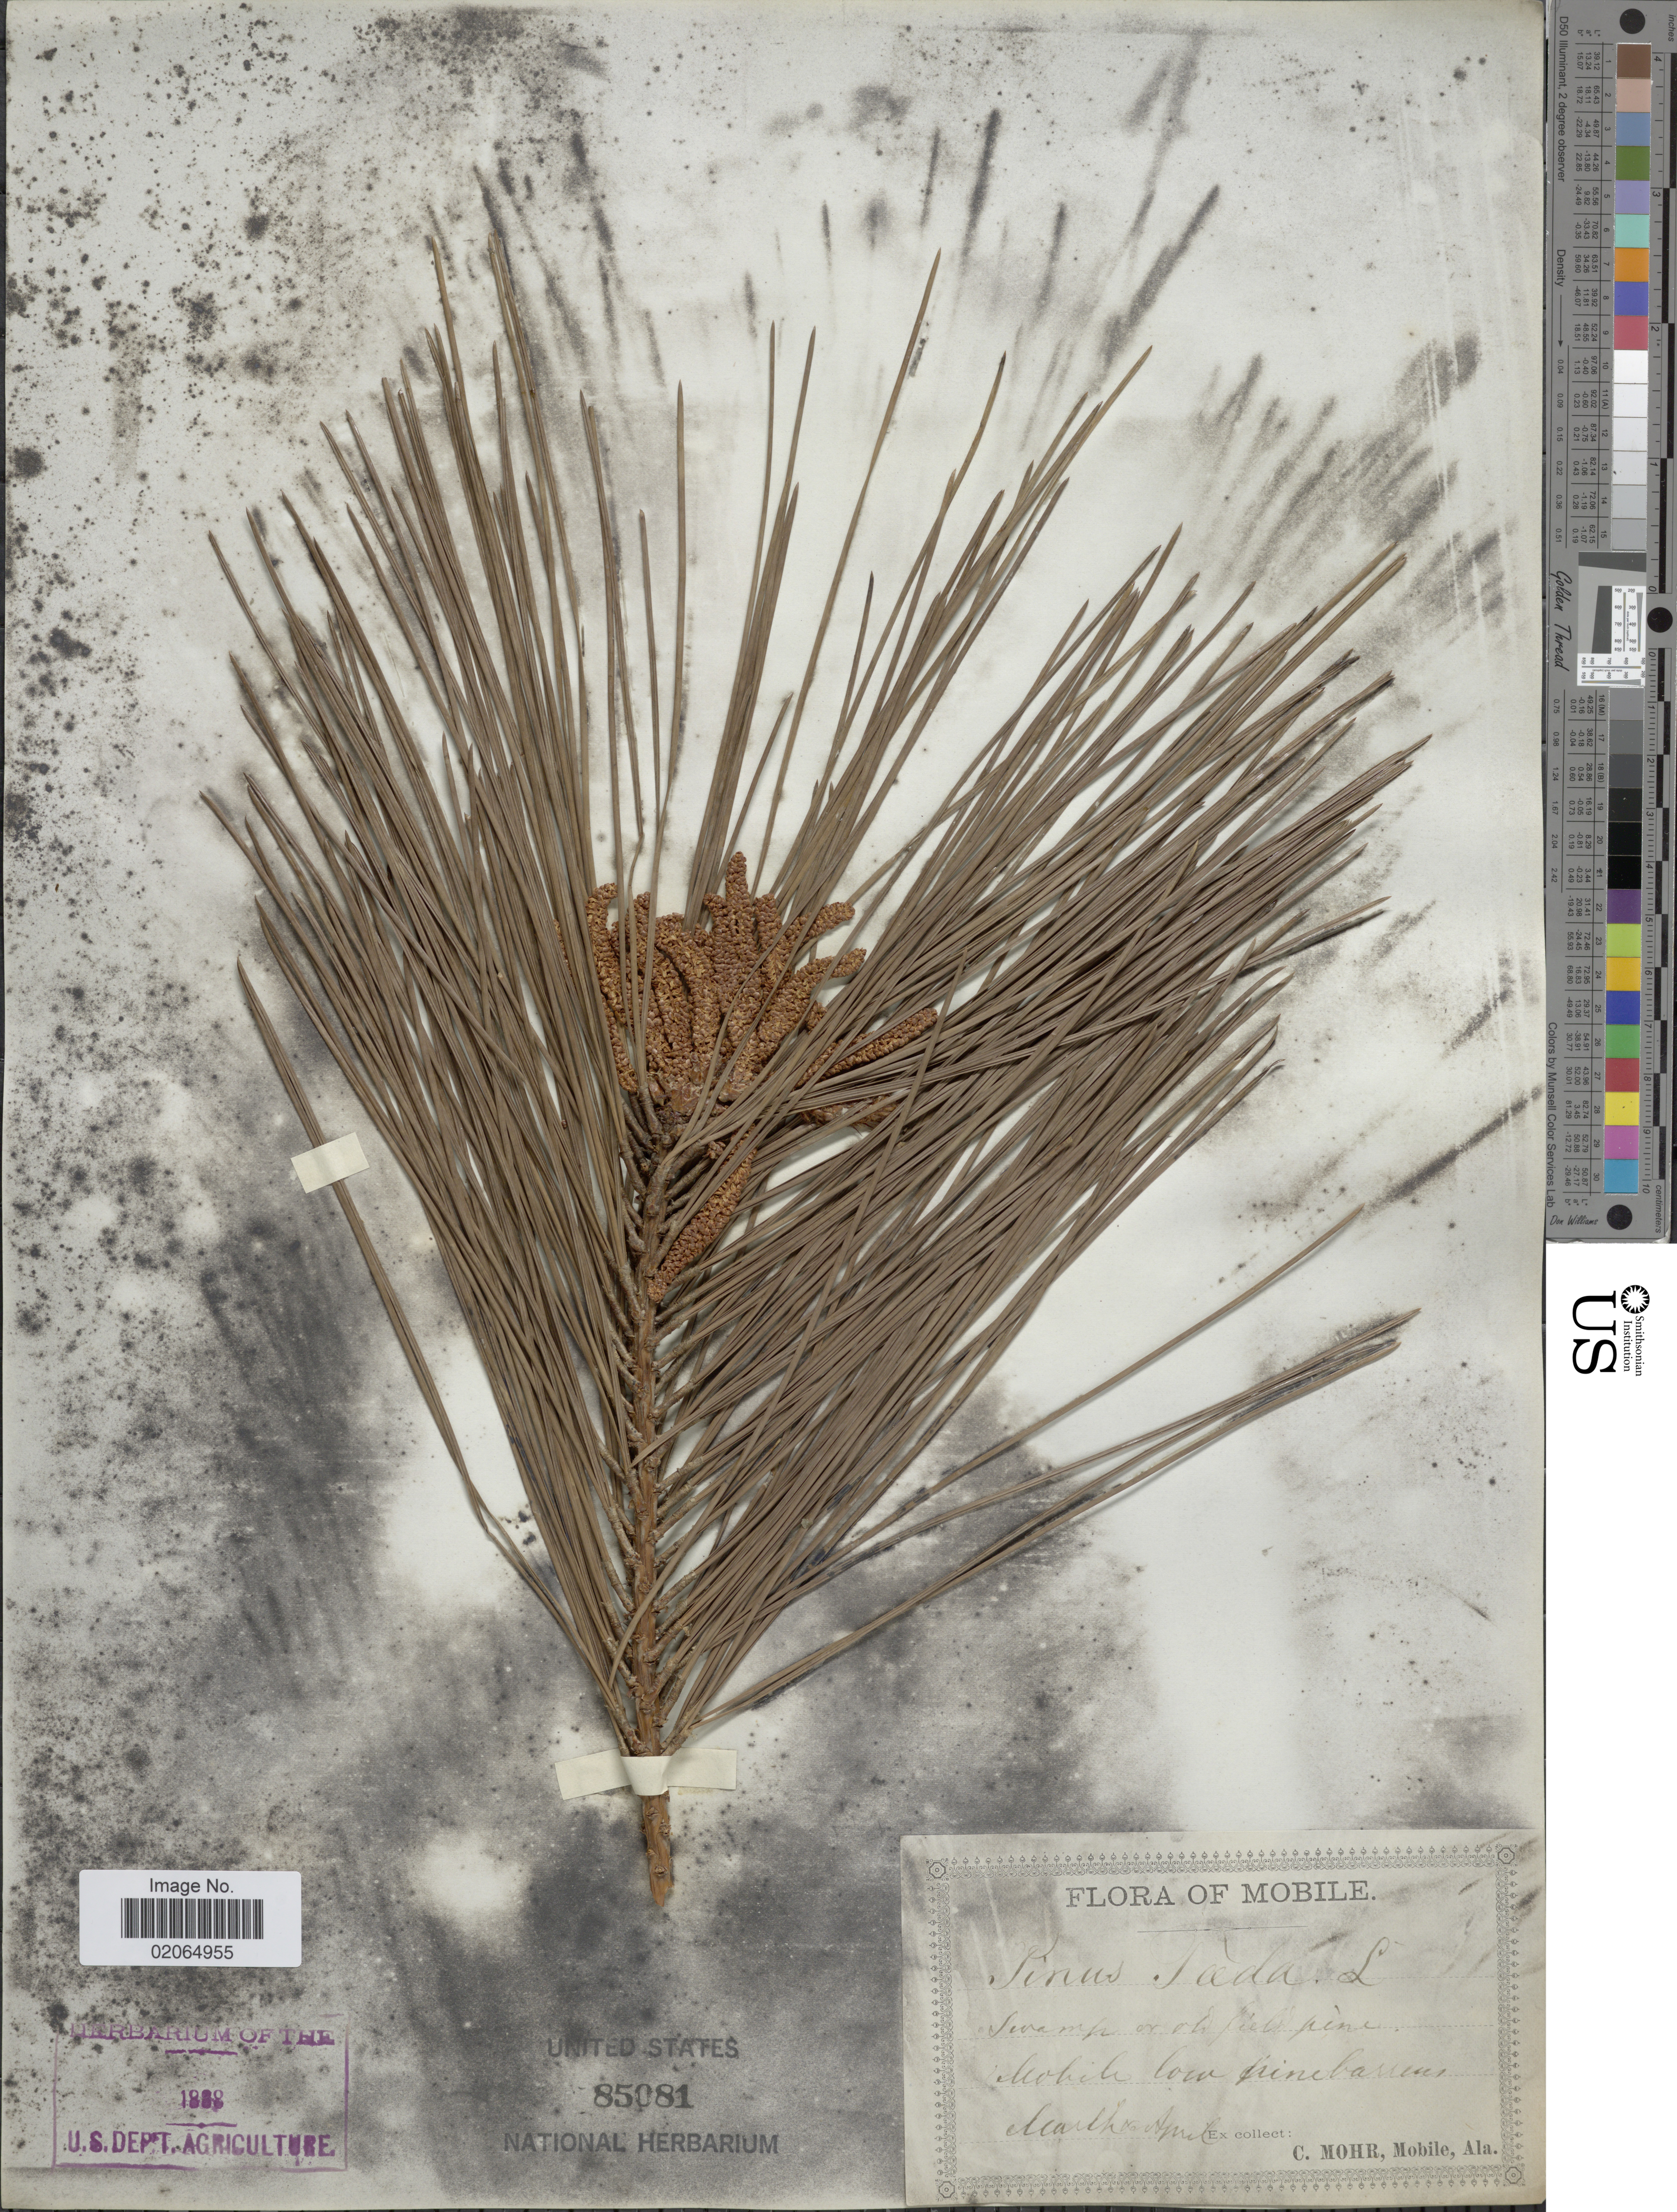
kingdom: Plantae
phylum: Tracheophyta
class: Pinopsida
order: Pinales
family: Pinaceae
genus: Pinus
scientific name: Pinus taeda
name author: L.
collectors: C. T. Mohr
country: United States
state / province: Alabama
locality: Mobile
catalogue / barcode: US 85081